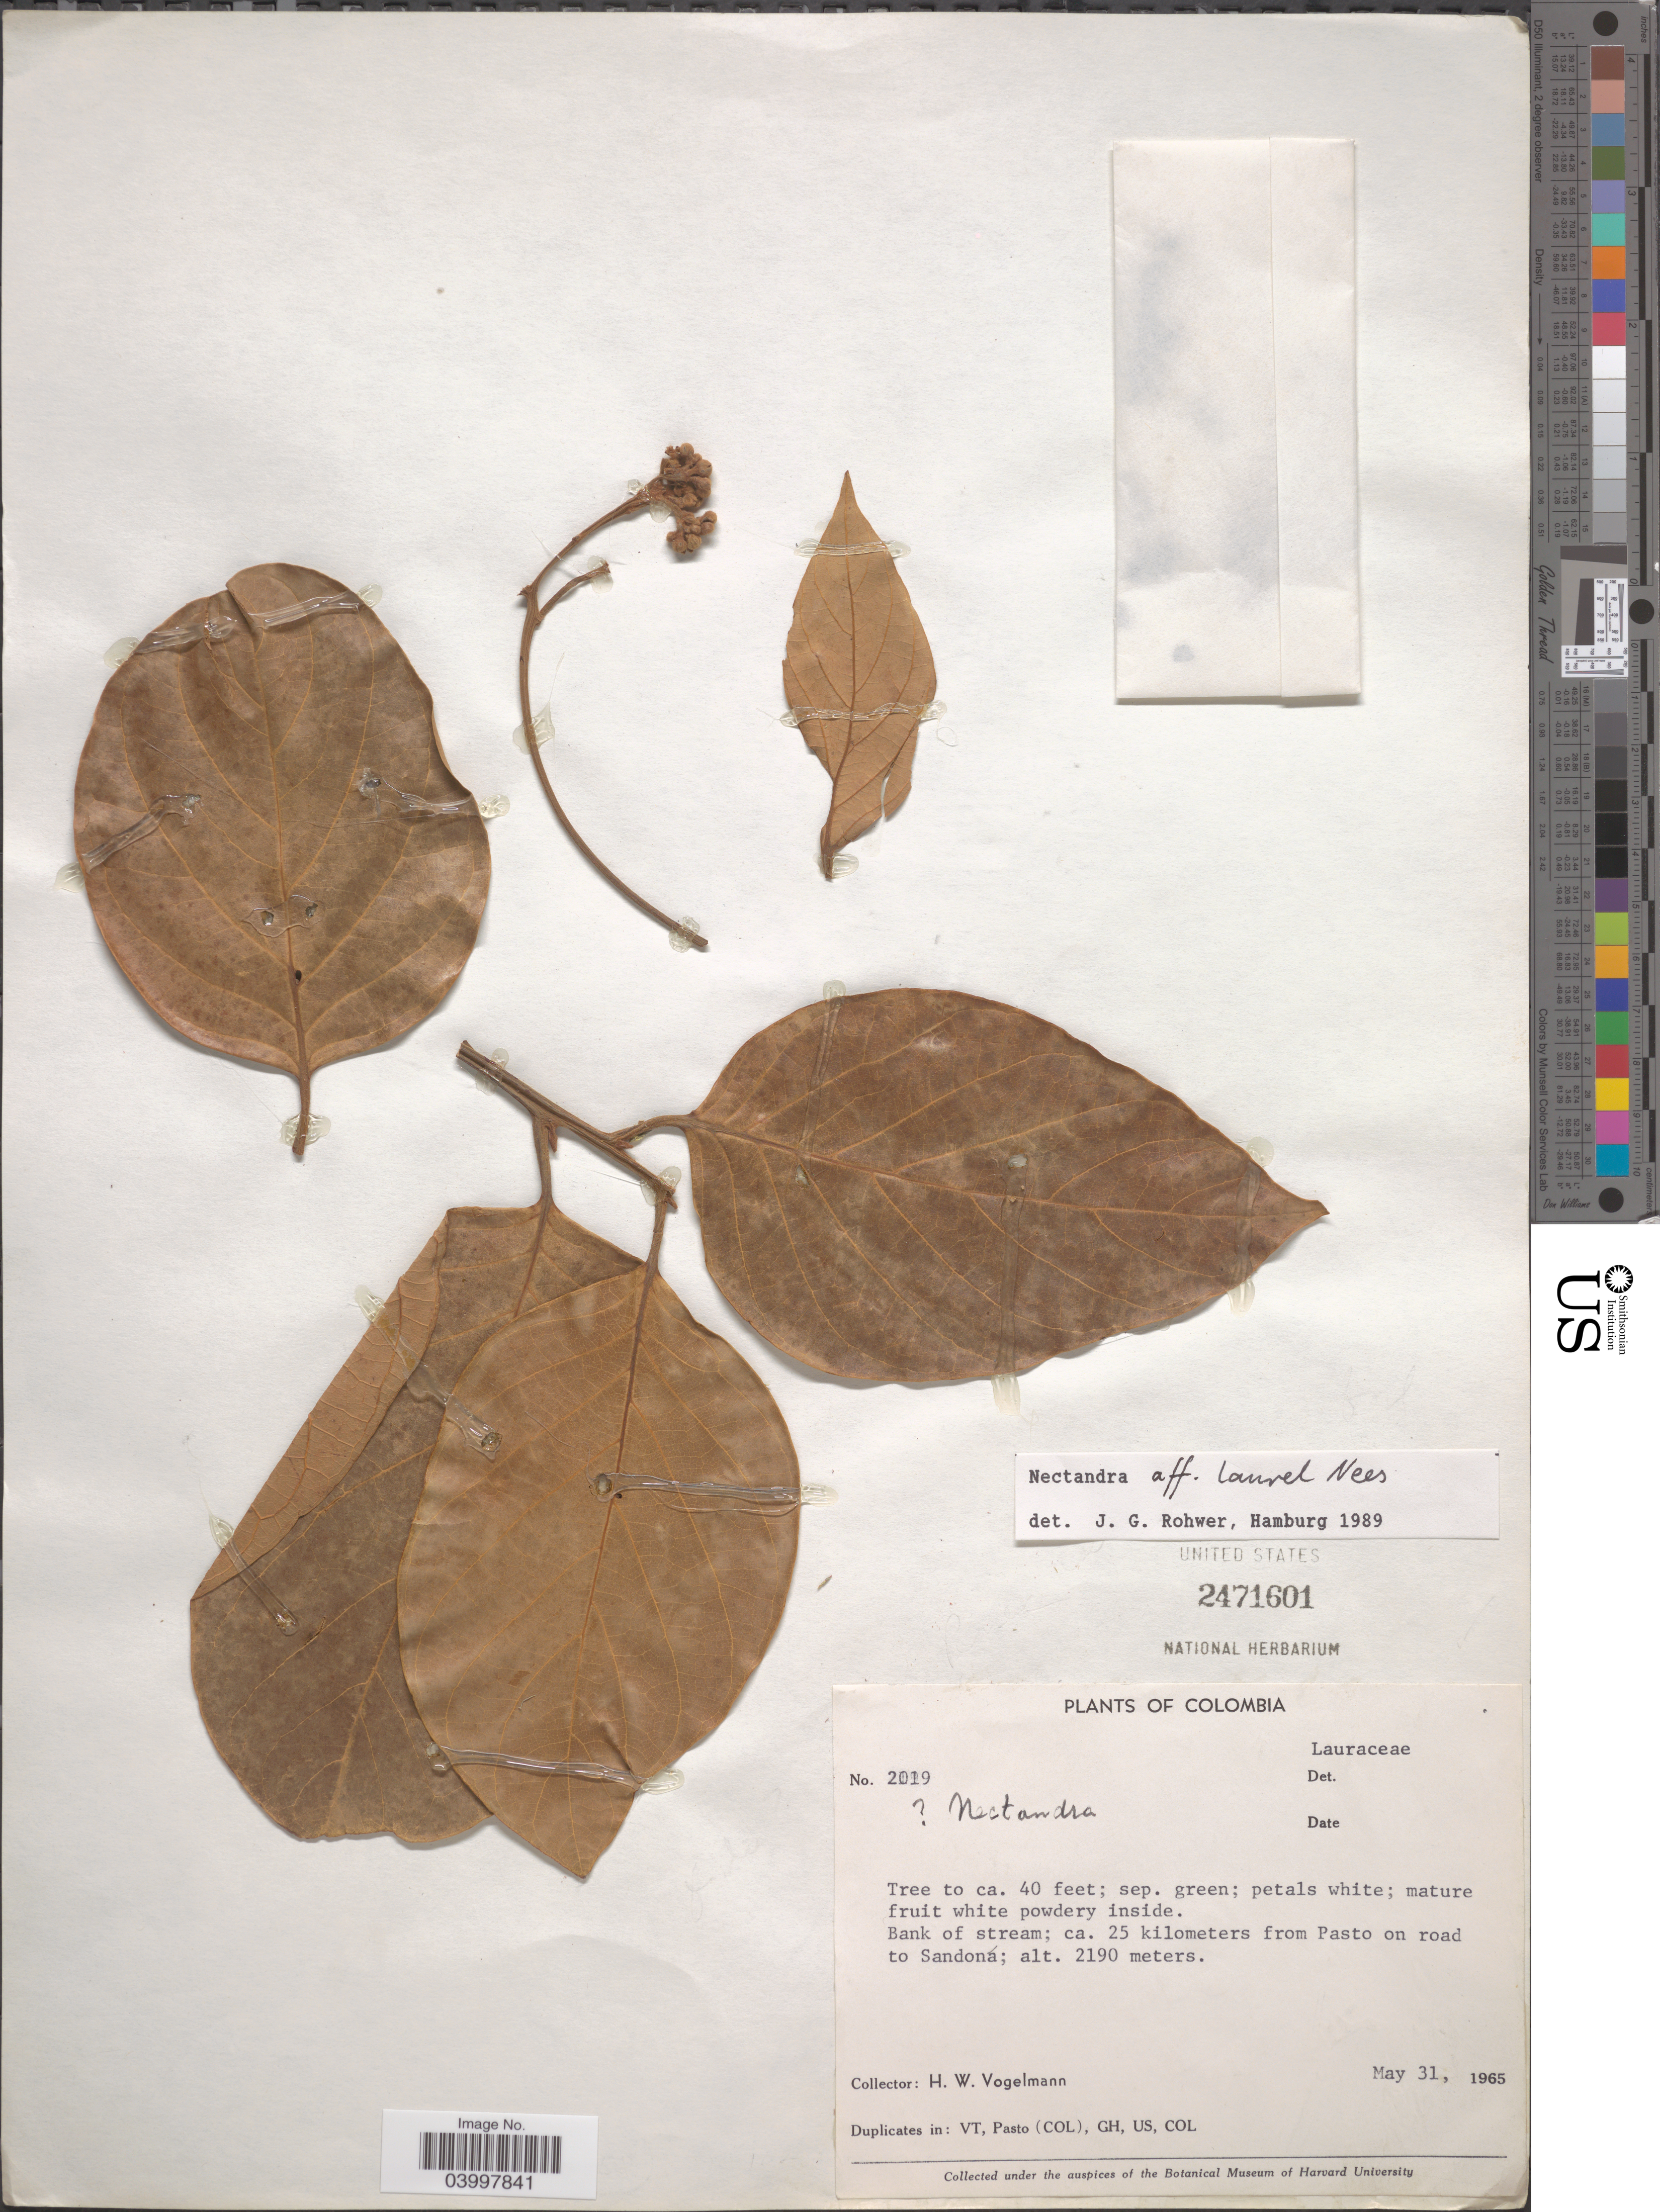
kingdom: Plantae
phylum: Tracheophyta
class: Magnoliopsida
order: Laurales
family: Lauraceae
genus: Nectandra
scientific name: Nectandra laurel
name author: Nees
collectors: H. Vogelmann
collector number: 2019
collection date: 1965-05-31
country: Colombia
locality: Bank of stream; ca. 25 kilometers from Pasto on road to Sandoná.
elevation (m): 2190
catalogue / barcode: US 2471601